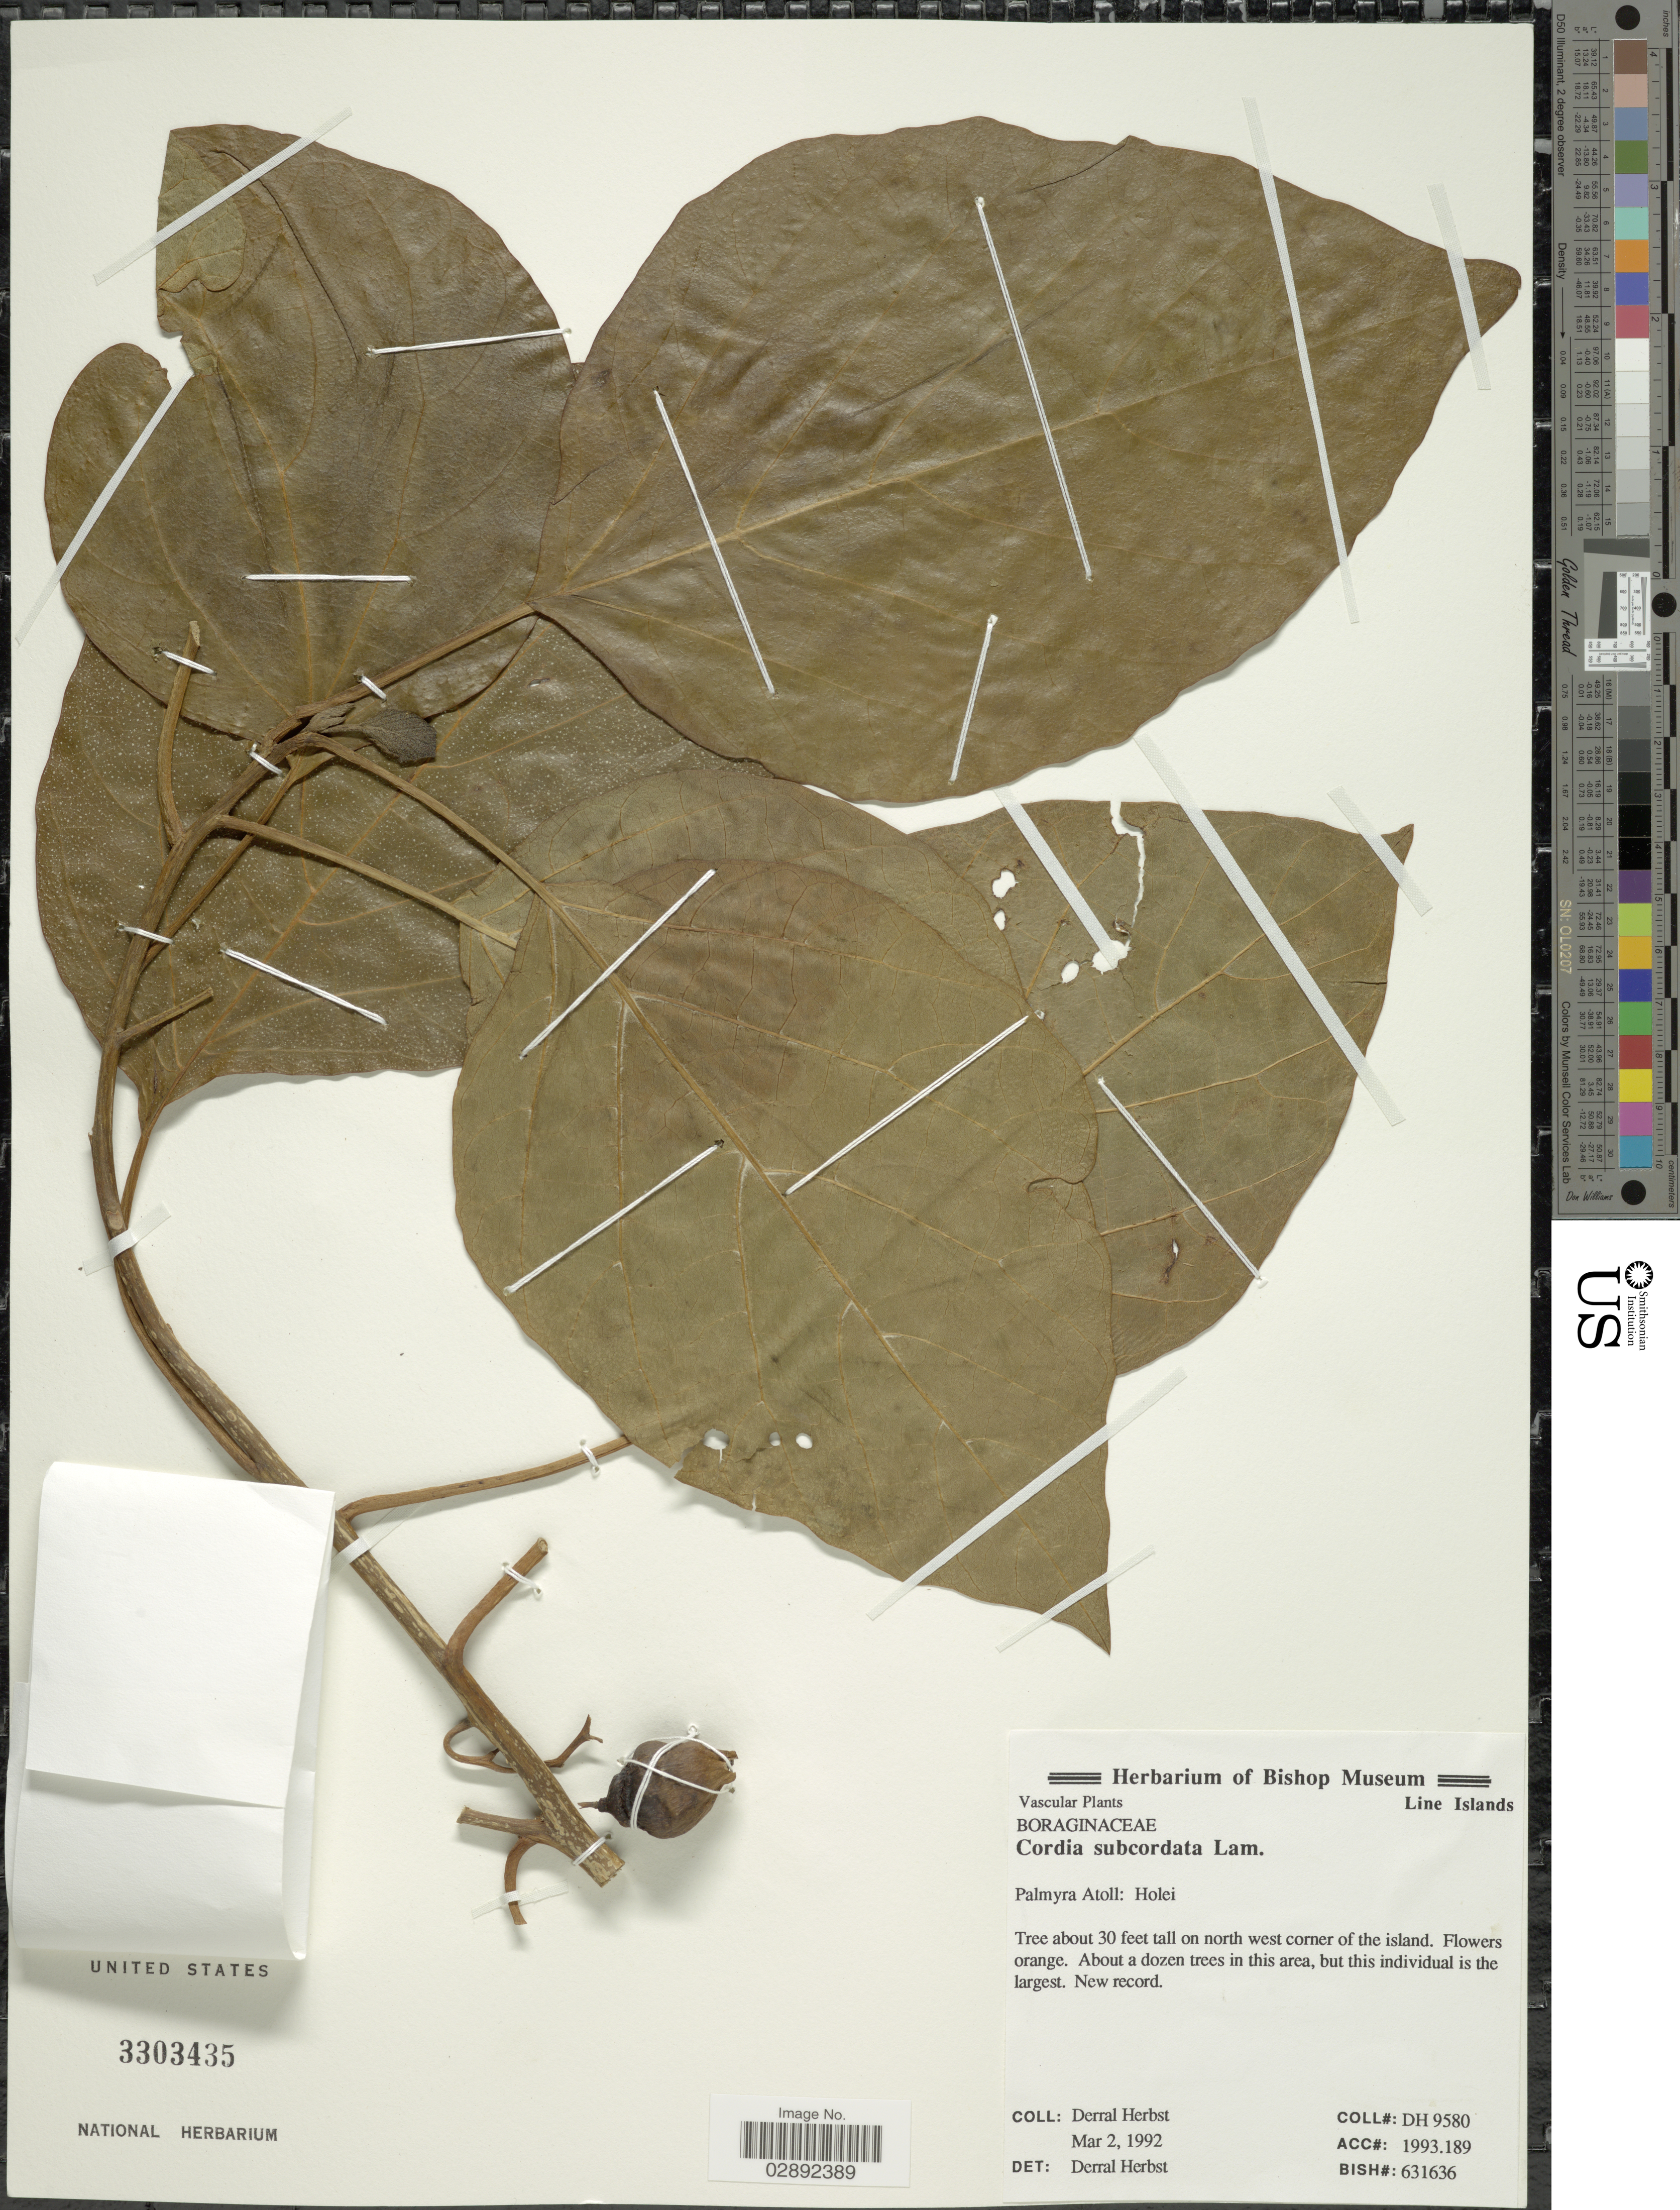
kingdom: Plantae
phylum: Tracheophyta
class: Magnoliopsida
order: Boraginales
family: Cordiaceae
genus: Cordia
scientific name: Cordia subcordata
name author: Lam.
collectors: D. R. Herbst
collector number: DH9580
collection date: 1992-03-02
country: U.S. Administered Pacific Islands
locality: Line Islands. Palmyra Atoll: Holei.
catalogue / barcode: US 3303435